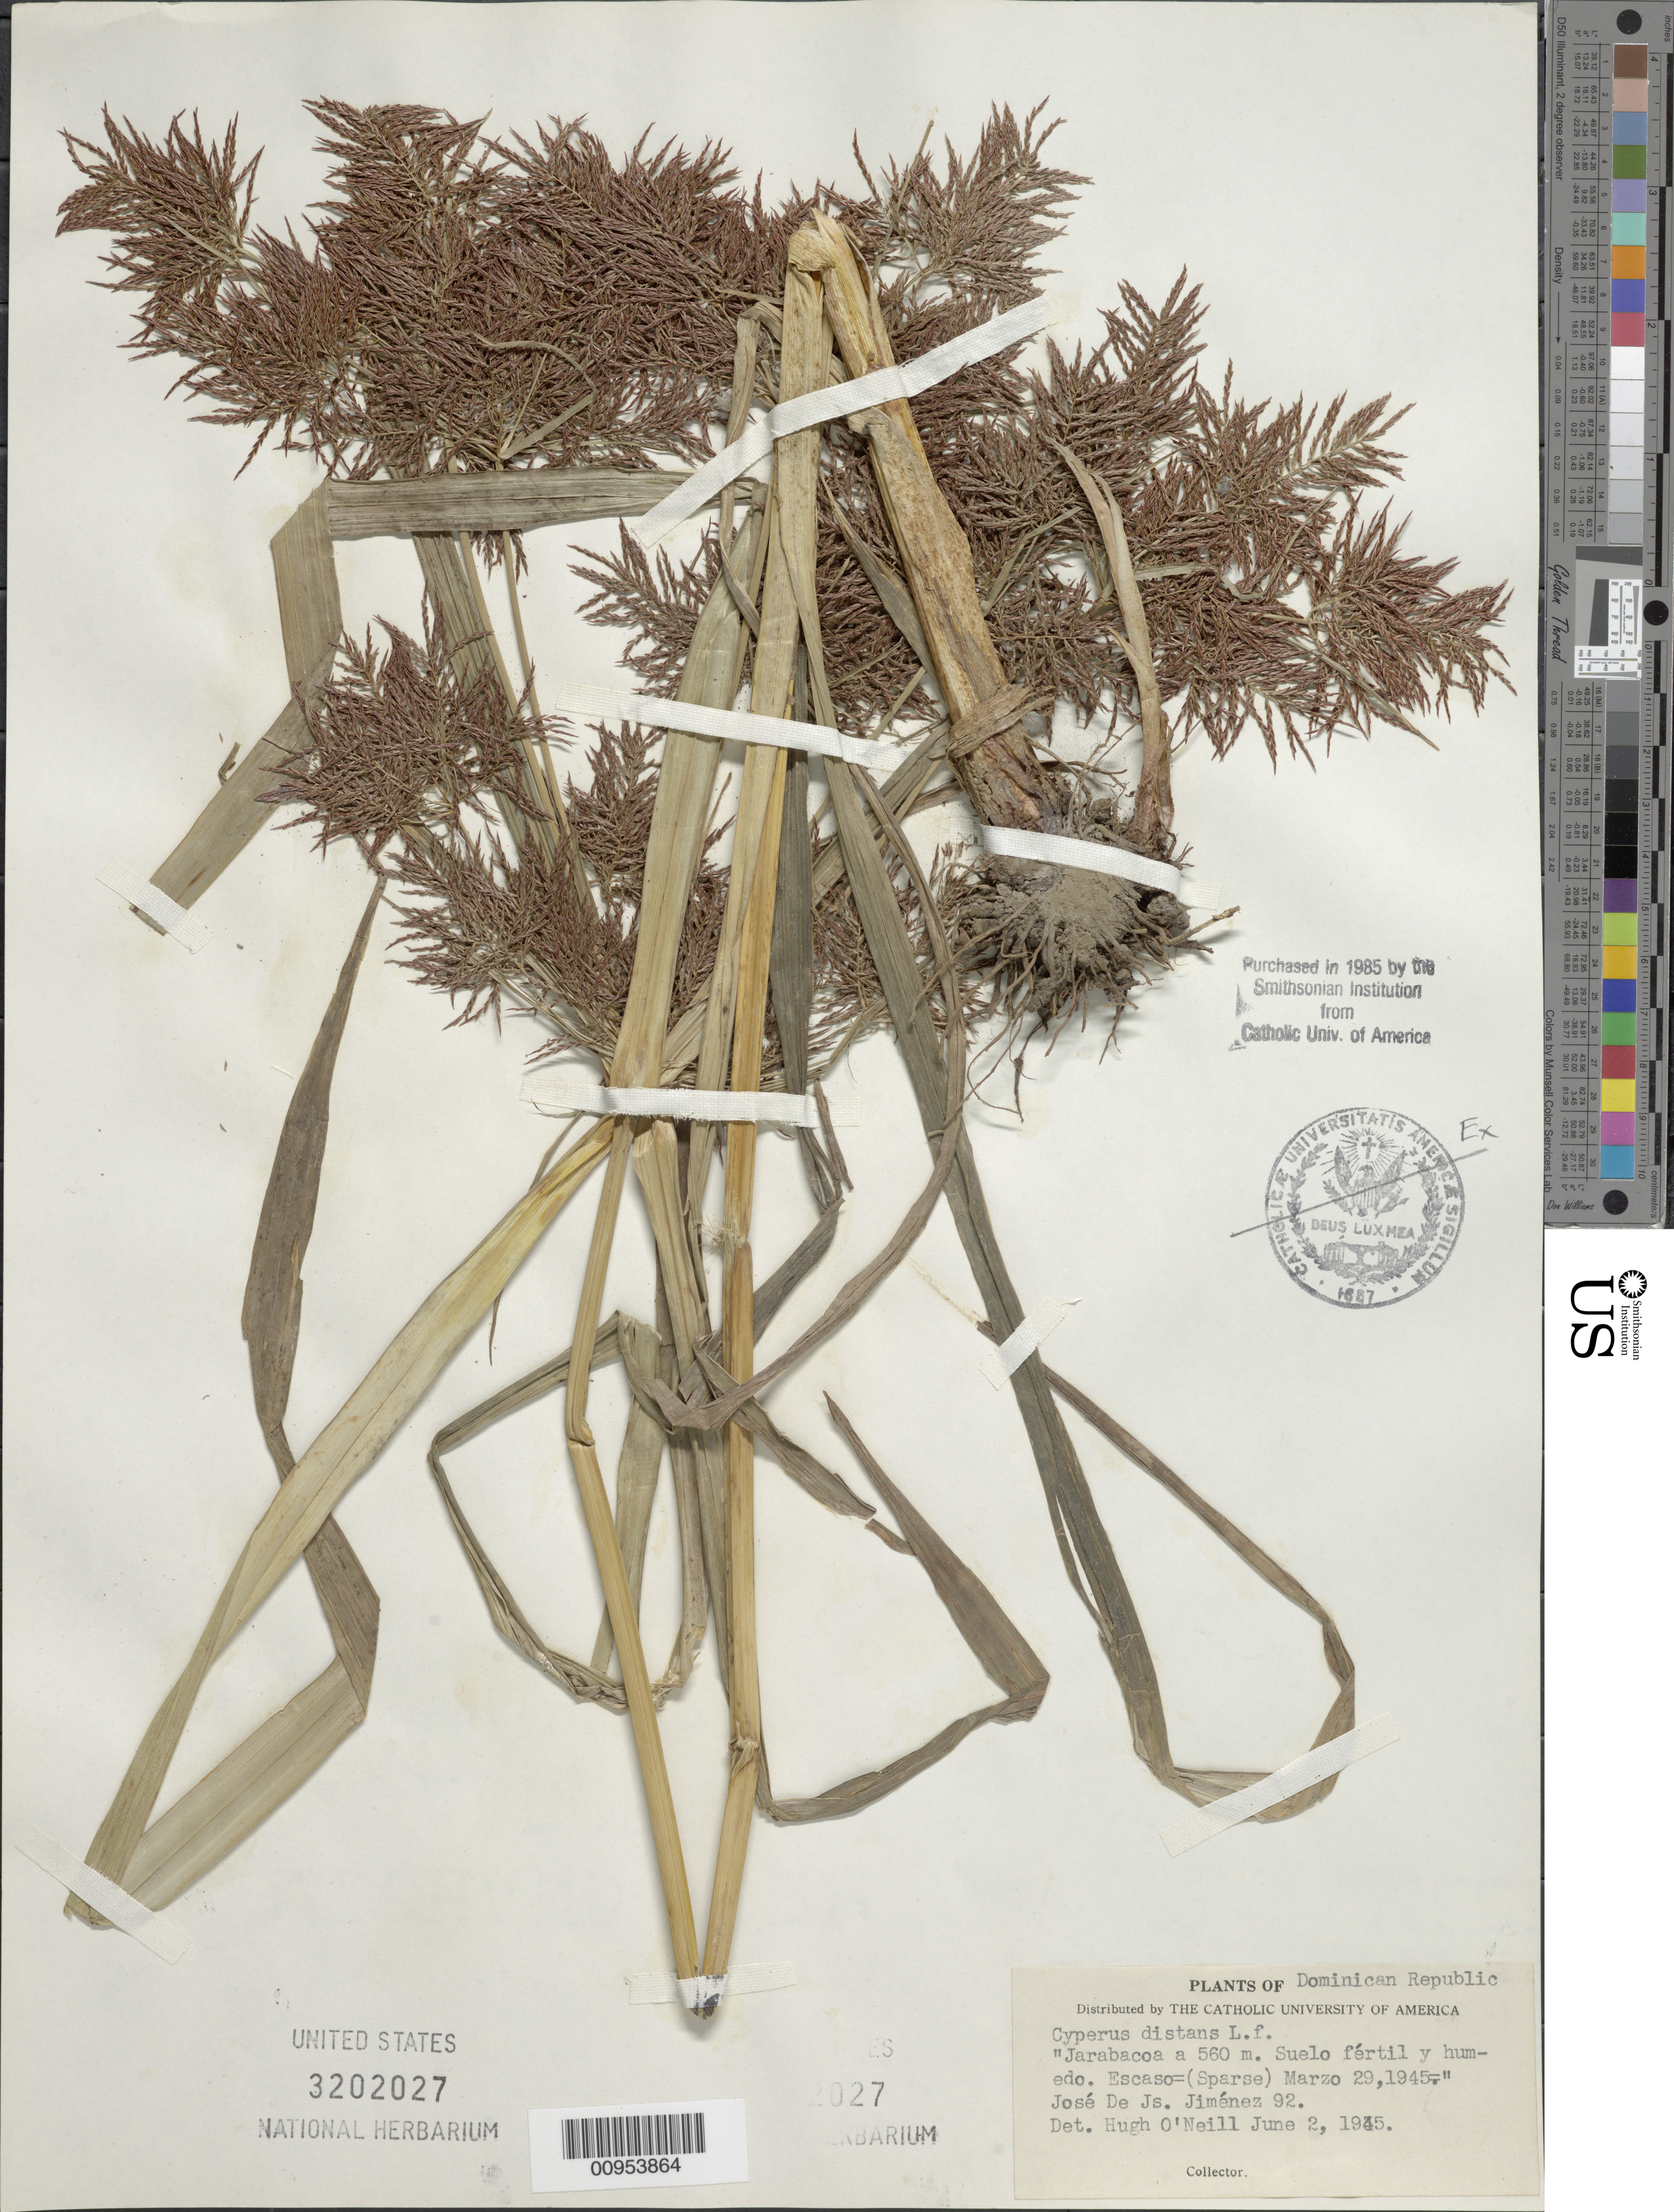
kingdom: Plantae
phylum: Tracheophyta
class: Liliopsida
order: Poales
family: Cyperaceae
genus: Cyperus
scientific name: Cyperus distans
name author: L. f.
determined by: O'Neill, Hugh T.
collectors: J. J. Jiménez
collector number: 92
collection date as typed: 29 Mar 1945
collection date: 1945-03-29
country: Dominican Republic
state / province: La Vega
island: Hispaniola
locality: Jarabacoa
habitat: Suelo fértil y humedo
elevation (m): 560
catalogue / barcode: US 3202027